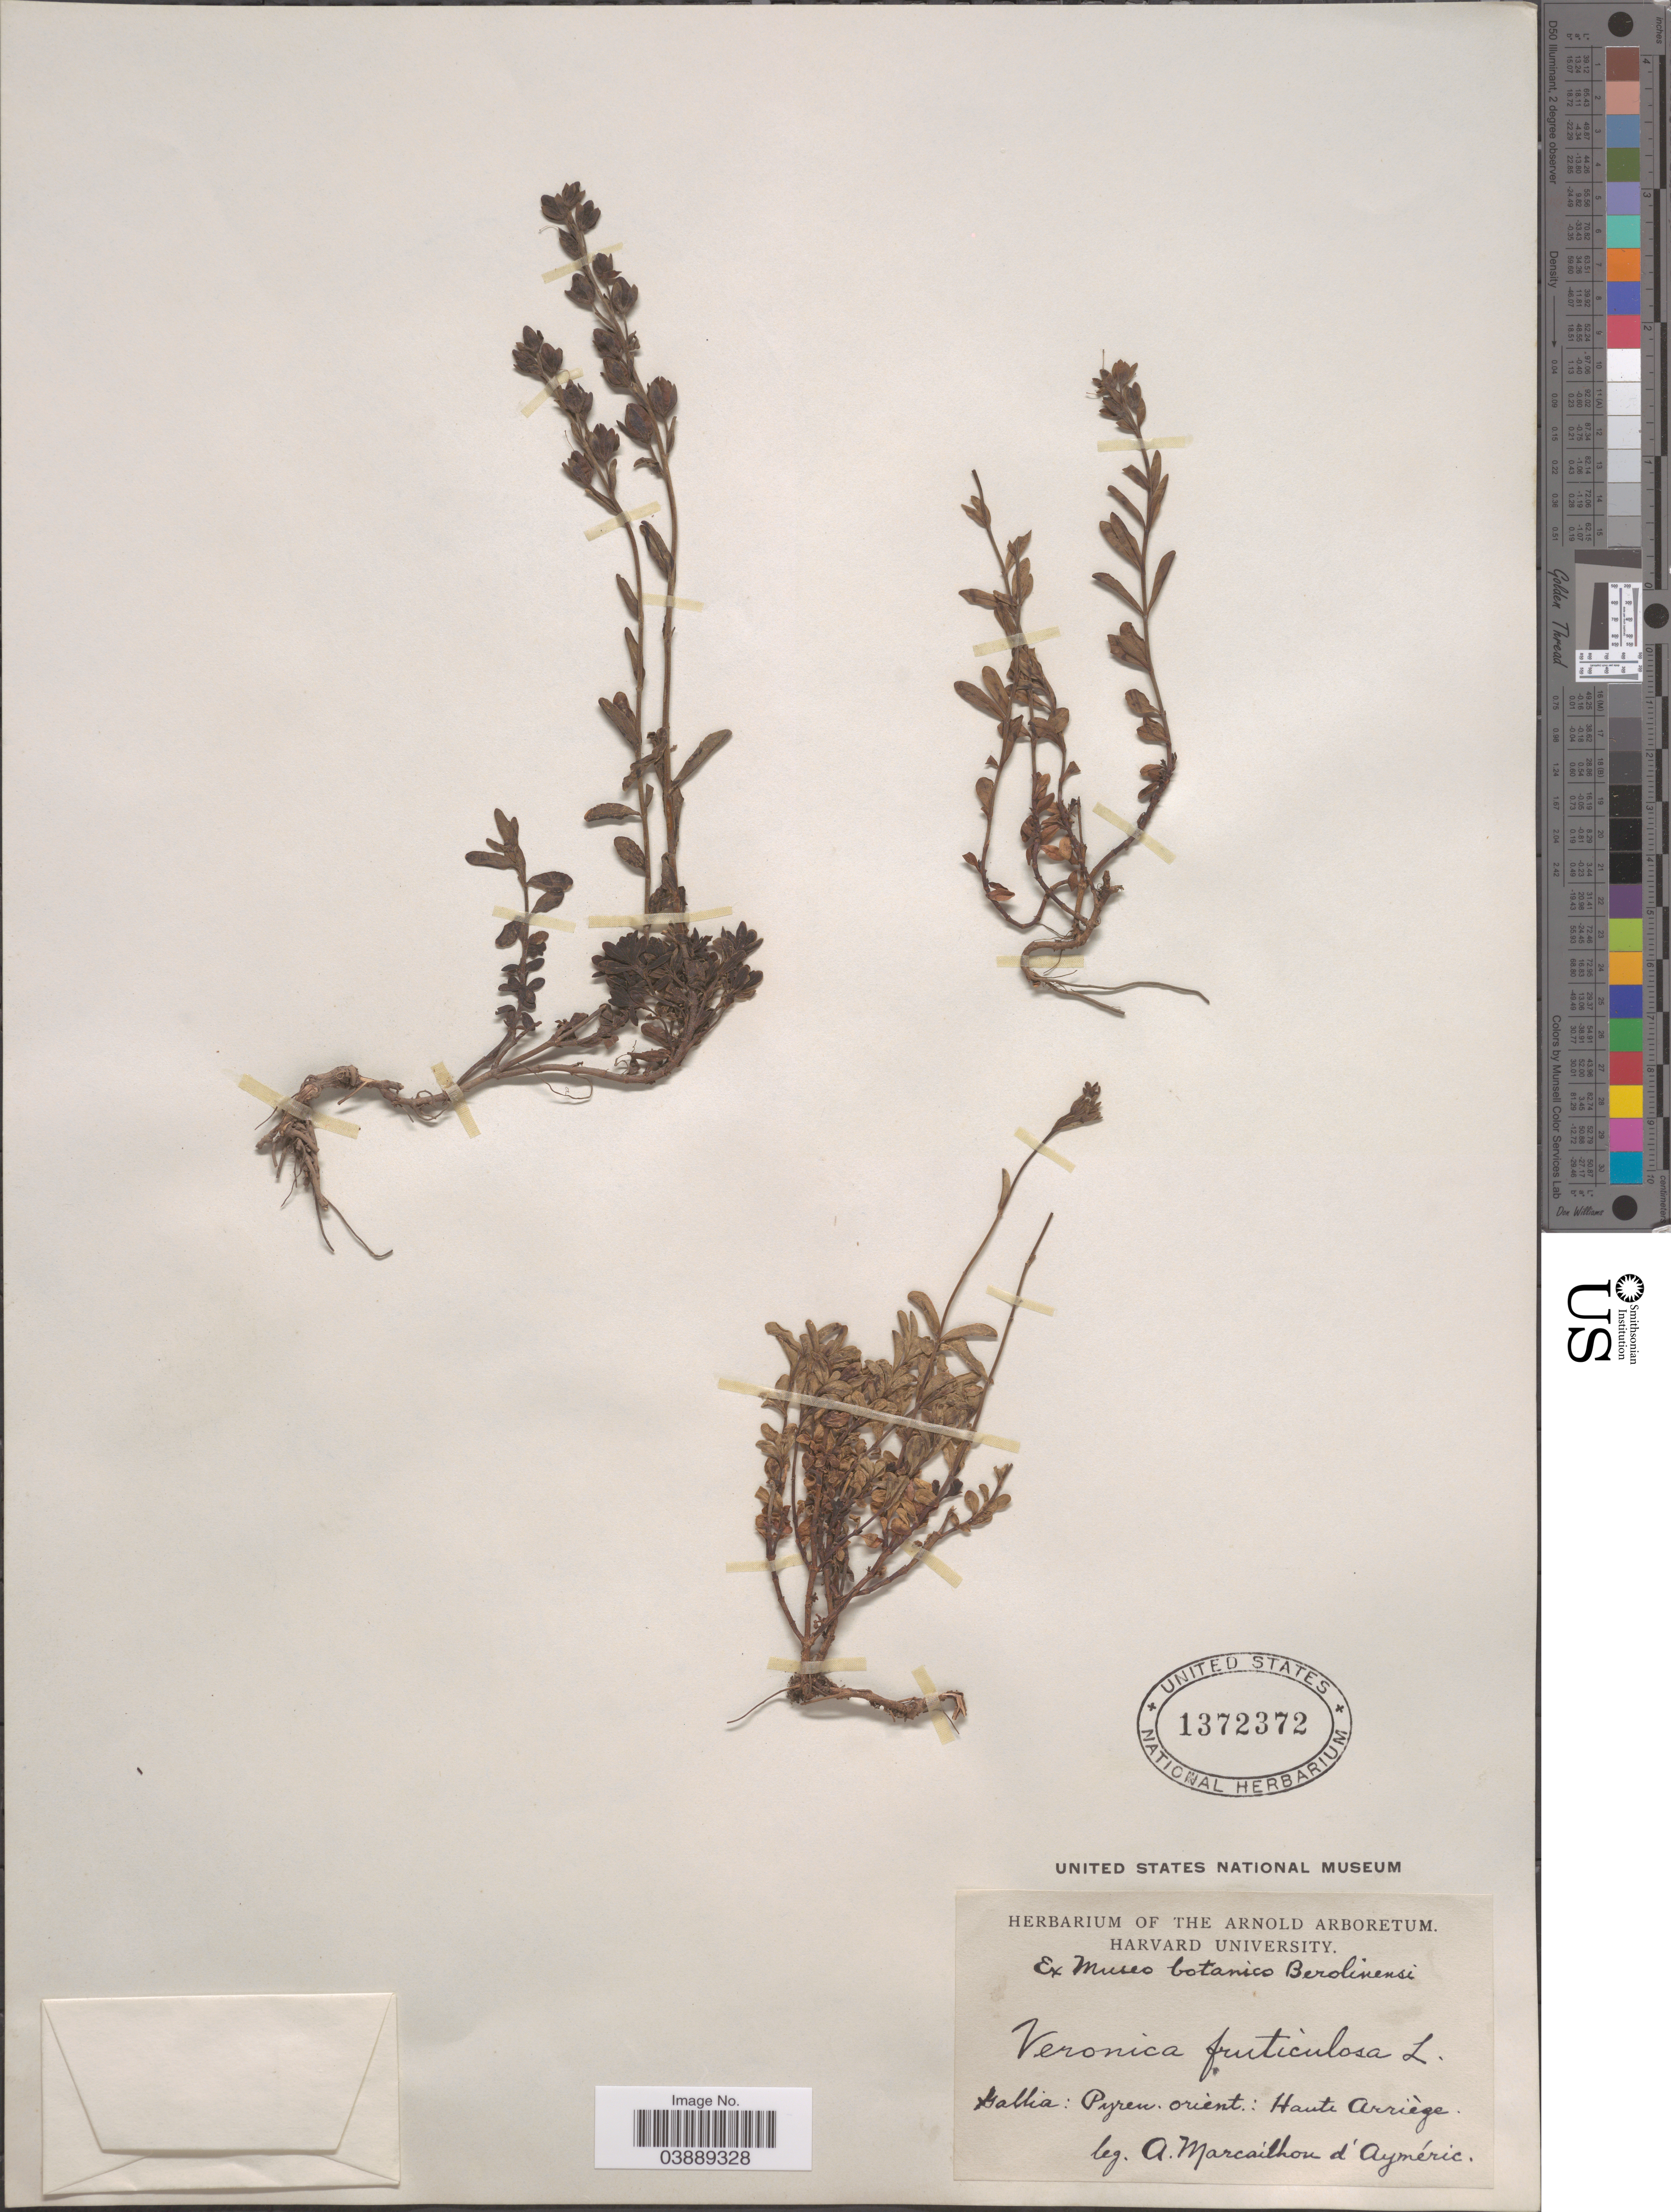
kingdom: Plantae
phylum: Tracheophyta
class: Magnoliopsida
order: Lamiales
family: Plantaginaceae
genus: Veronica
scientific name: Veronica fruticulosa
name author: L.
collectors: A.L.M. Marcailhou d' Aymeric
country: France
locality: Gallia: Pyren. orient: Haute Arrièze.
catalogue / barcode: US 1372372